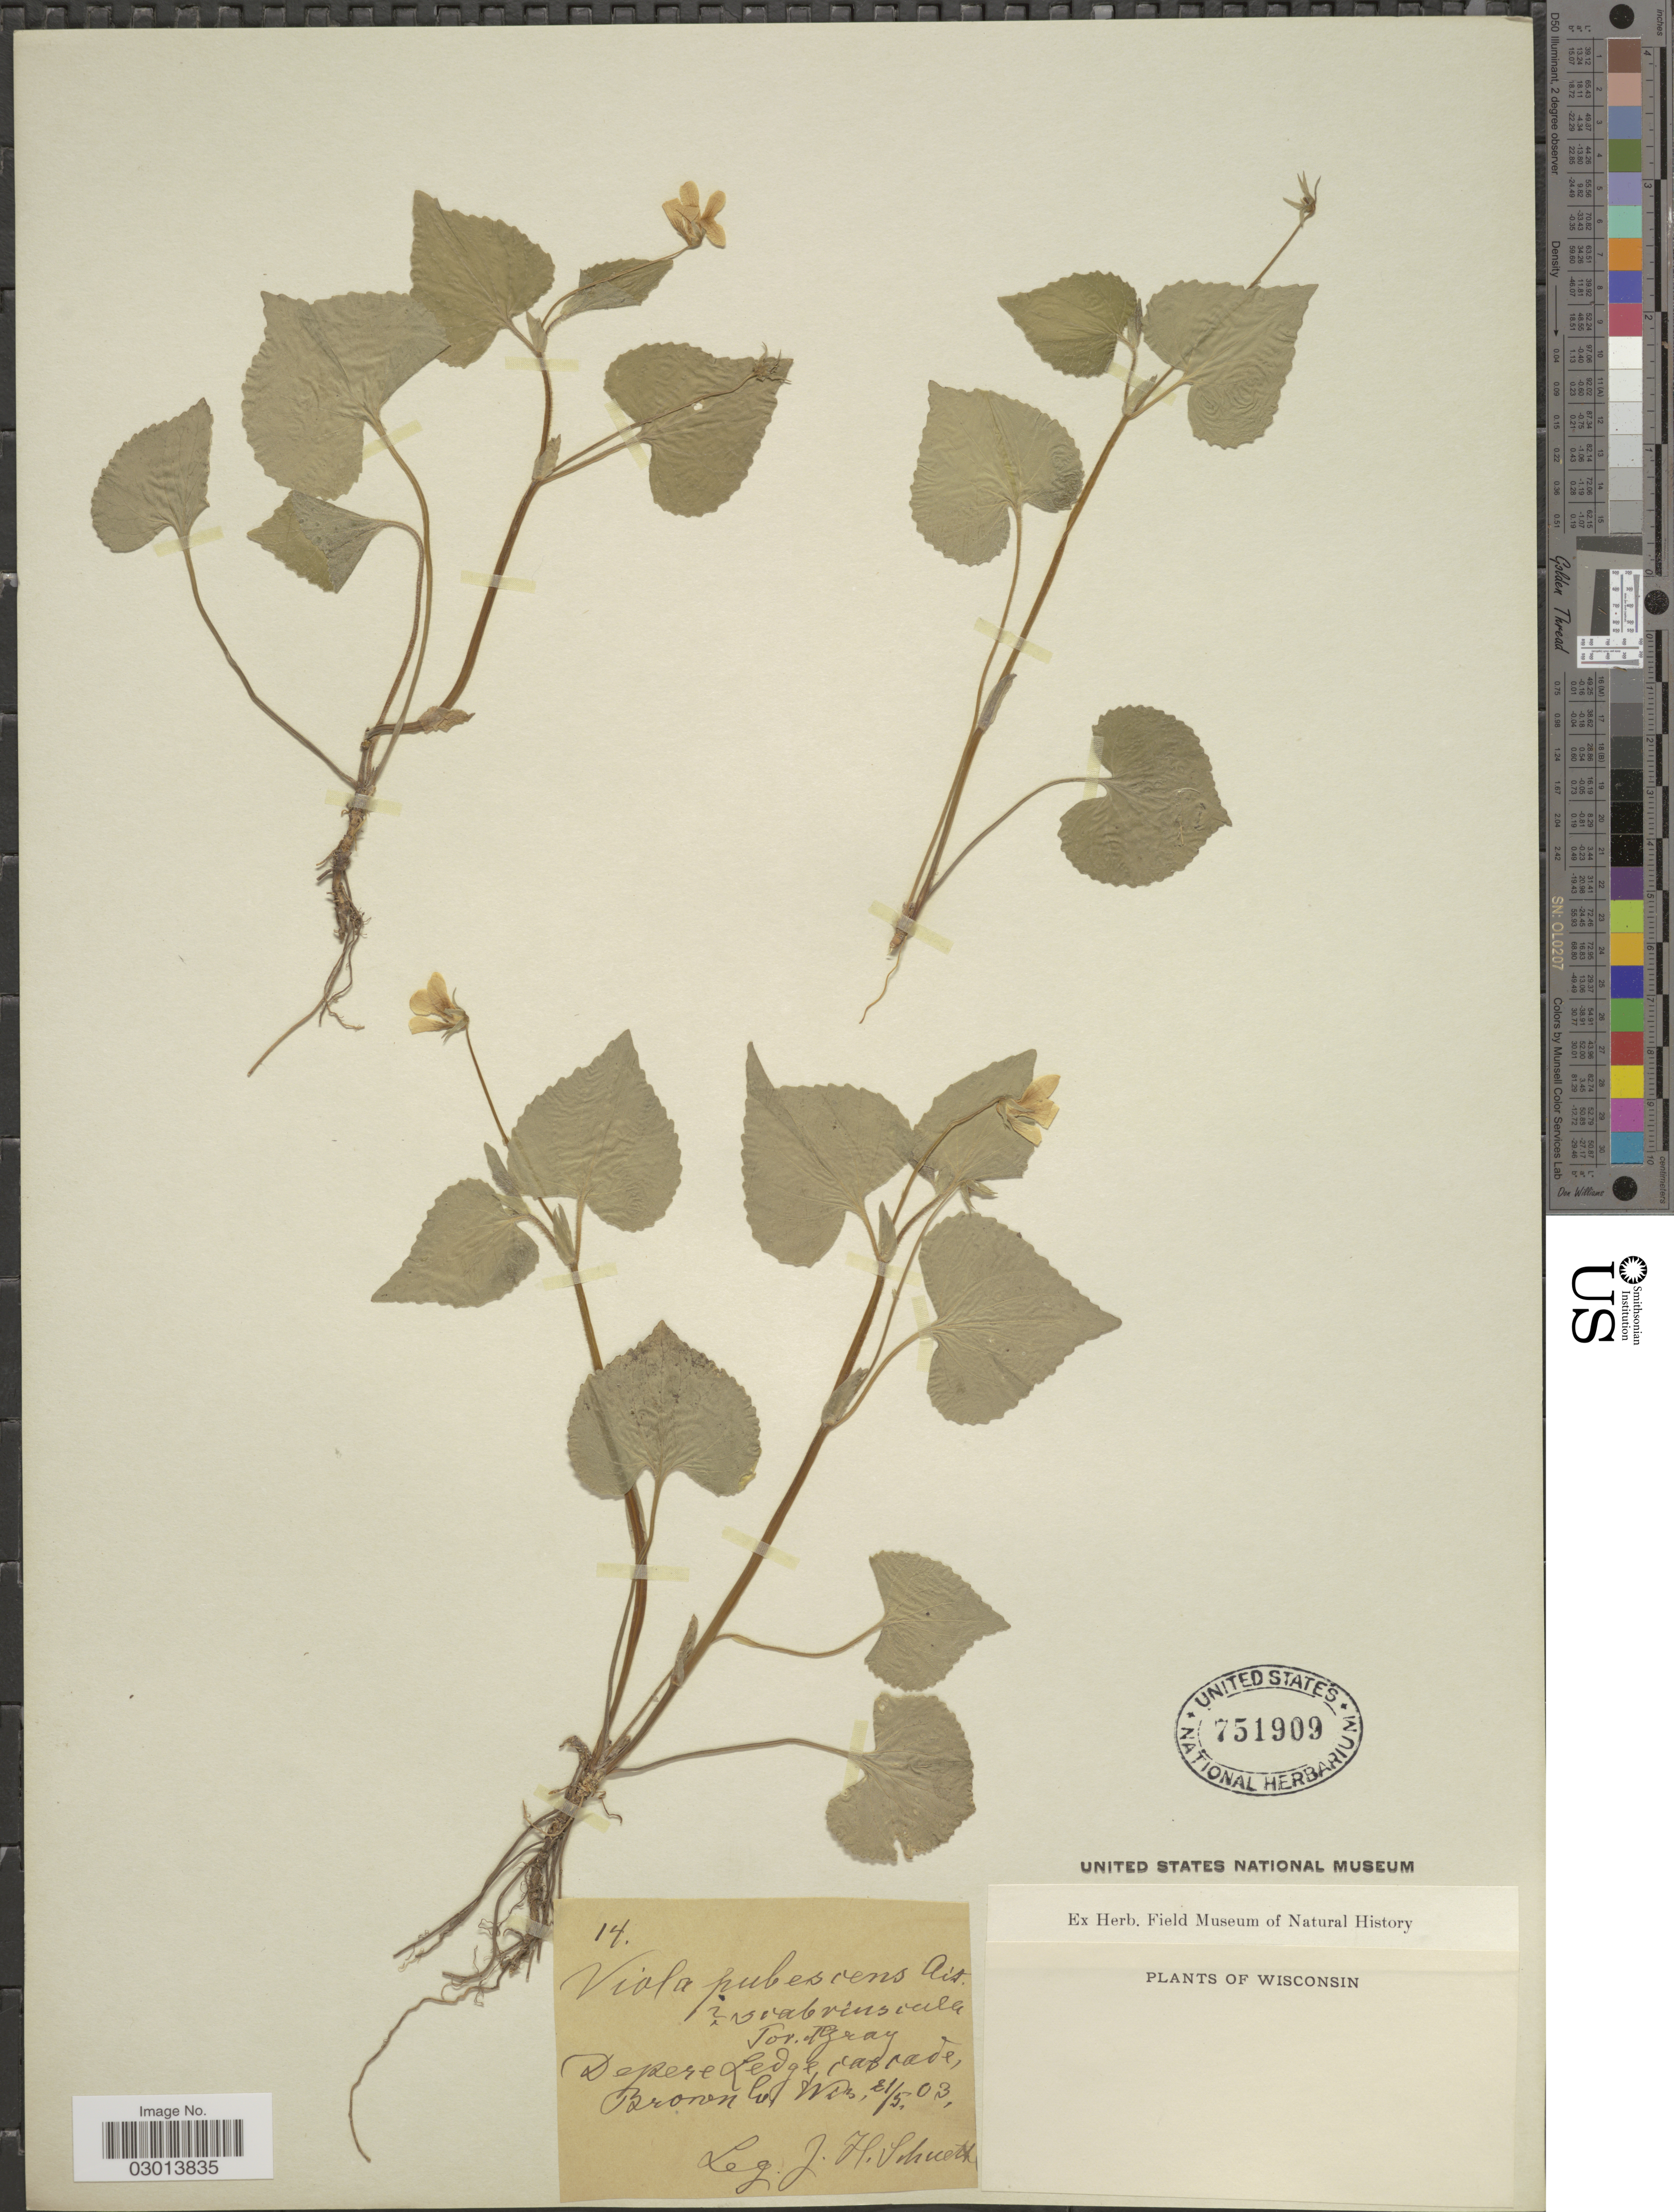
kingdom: Plantae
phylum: Tracheophyta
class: Magnoliopsida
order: Malpighiales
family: Violaceae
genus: Viola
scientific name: Viola pubescens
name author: Aiton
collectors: J. H. Schuette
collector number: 14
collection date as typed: Transcribed d/m/y: 21/5/3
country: United States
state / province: Wisconsin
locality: De Pere Lodge, Brown Co.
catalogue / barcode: US 751909